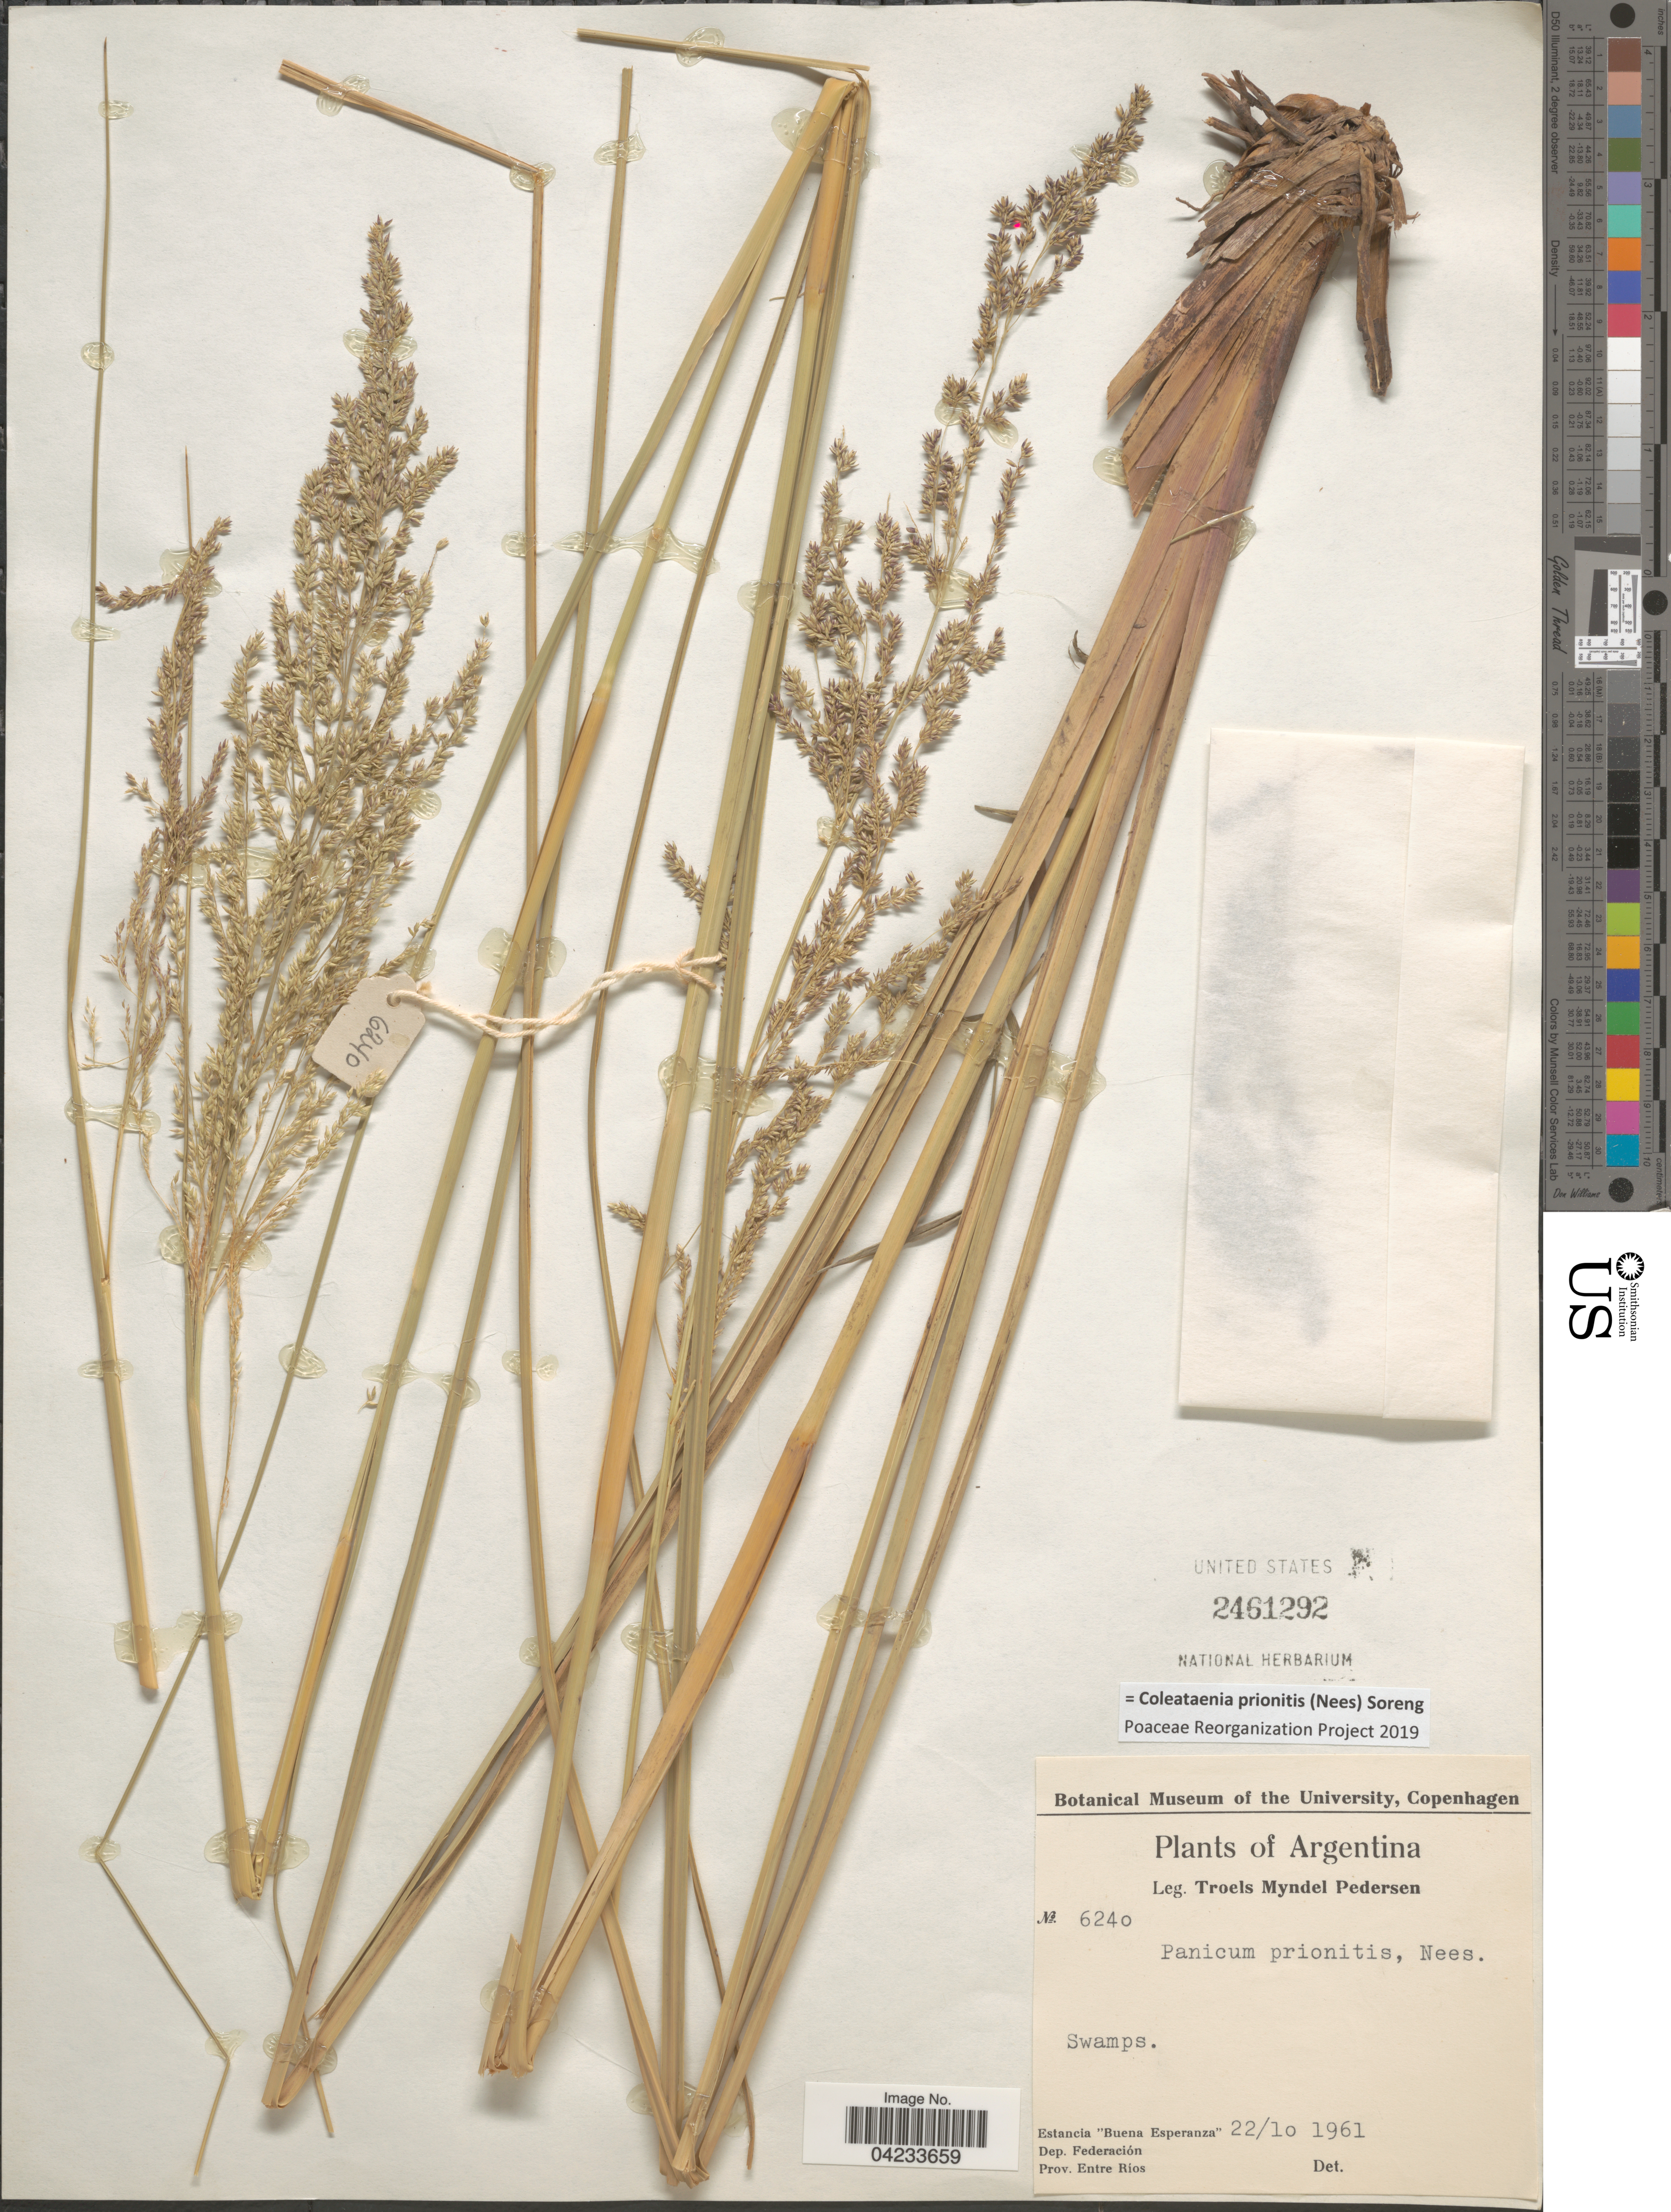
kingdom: Plantae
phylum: Tracheophyta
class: Liliopsida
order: Poales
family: Poaceae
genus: Coleataenia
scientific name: Coleataenia prionitis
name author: (Nees) Soreng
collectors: T. Pederson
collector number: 6240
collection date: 1962-10-22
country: Argentina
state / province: Entre Rios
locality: Estancia "Buena Esperanza ". Dep. Federación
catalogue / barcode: US 2461292